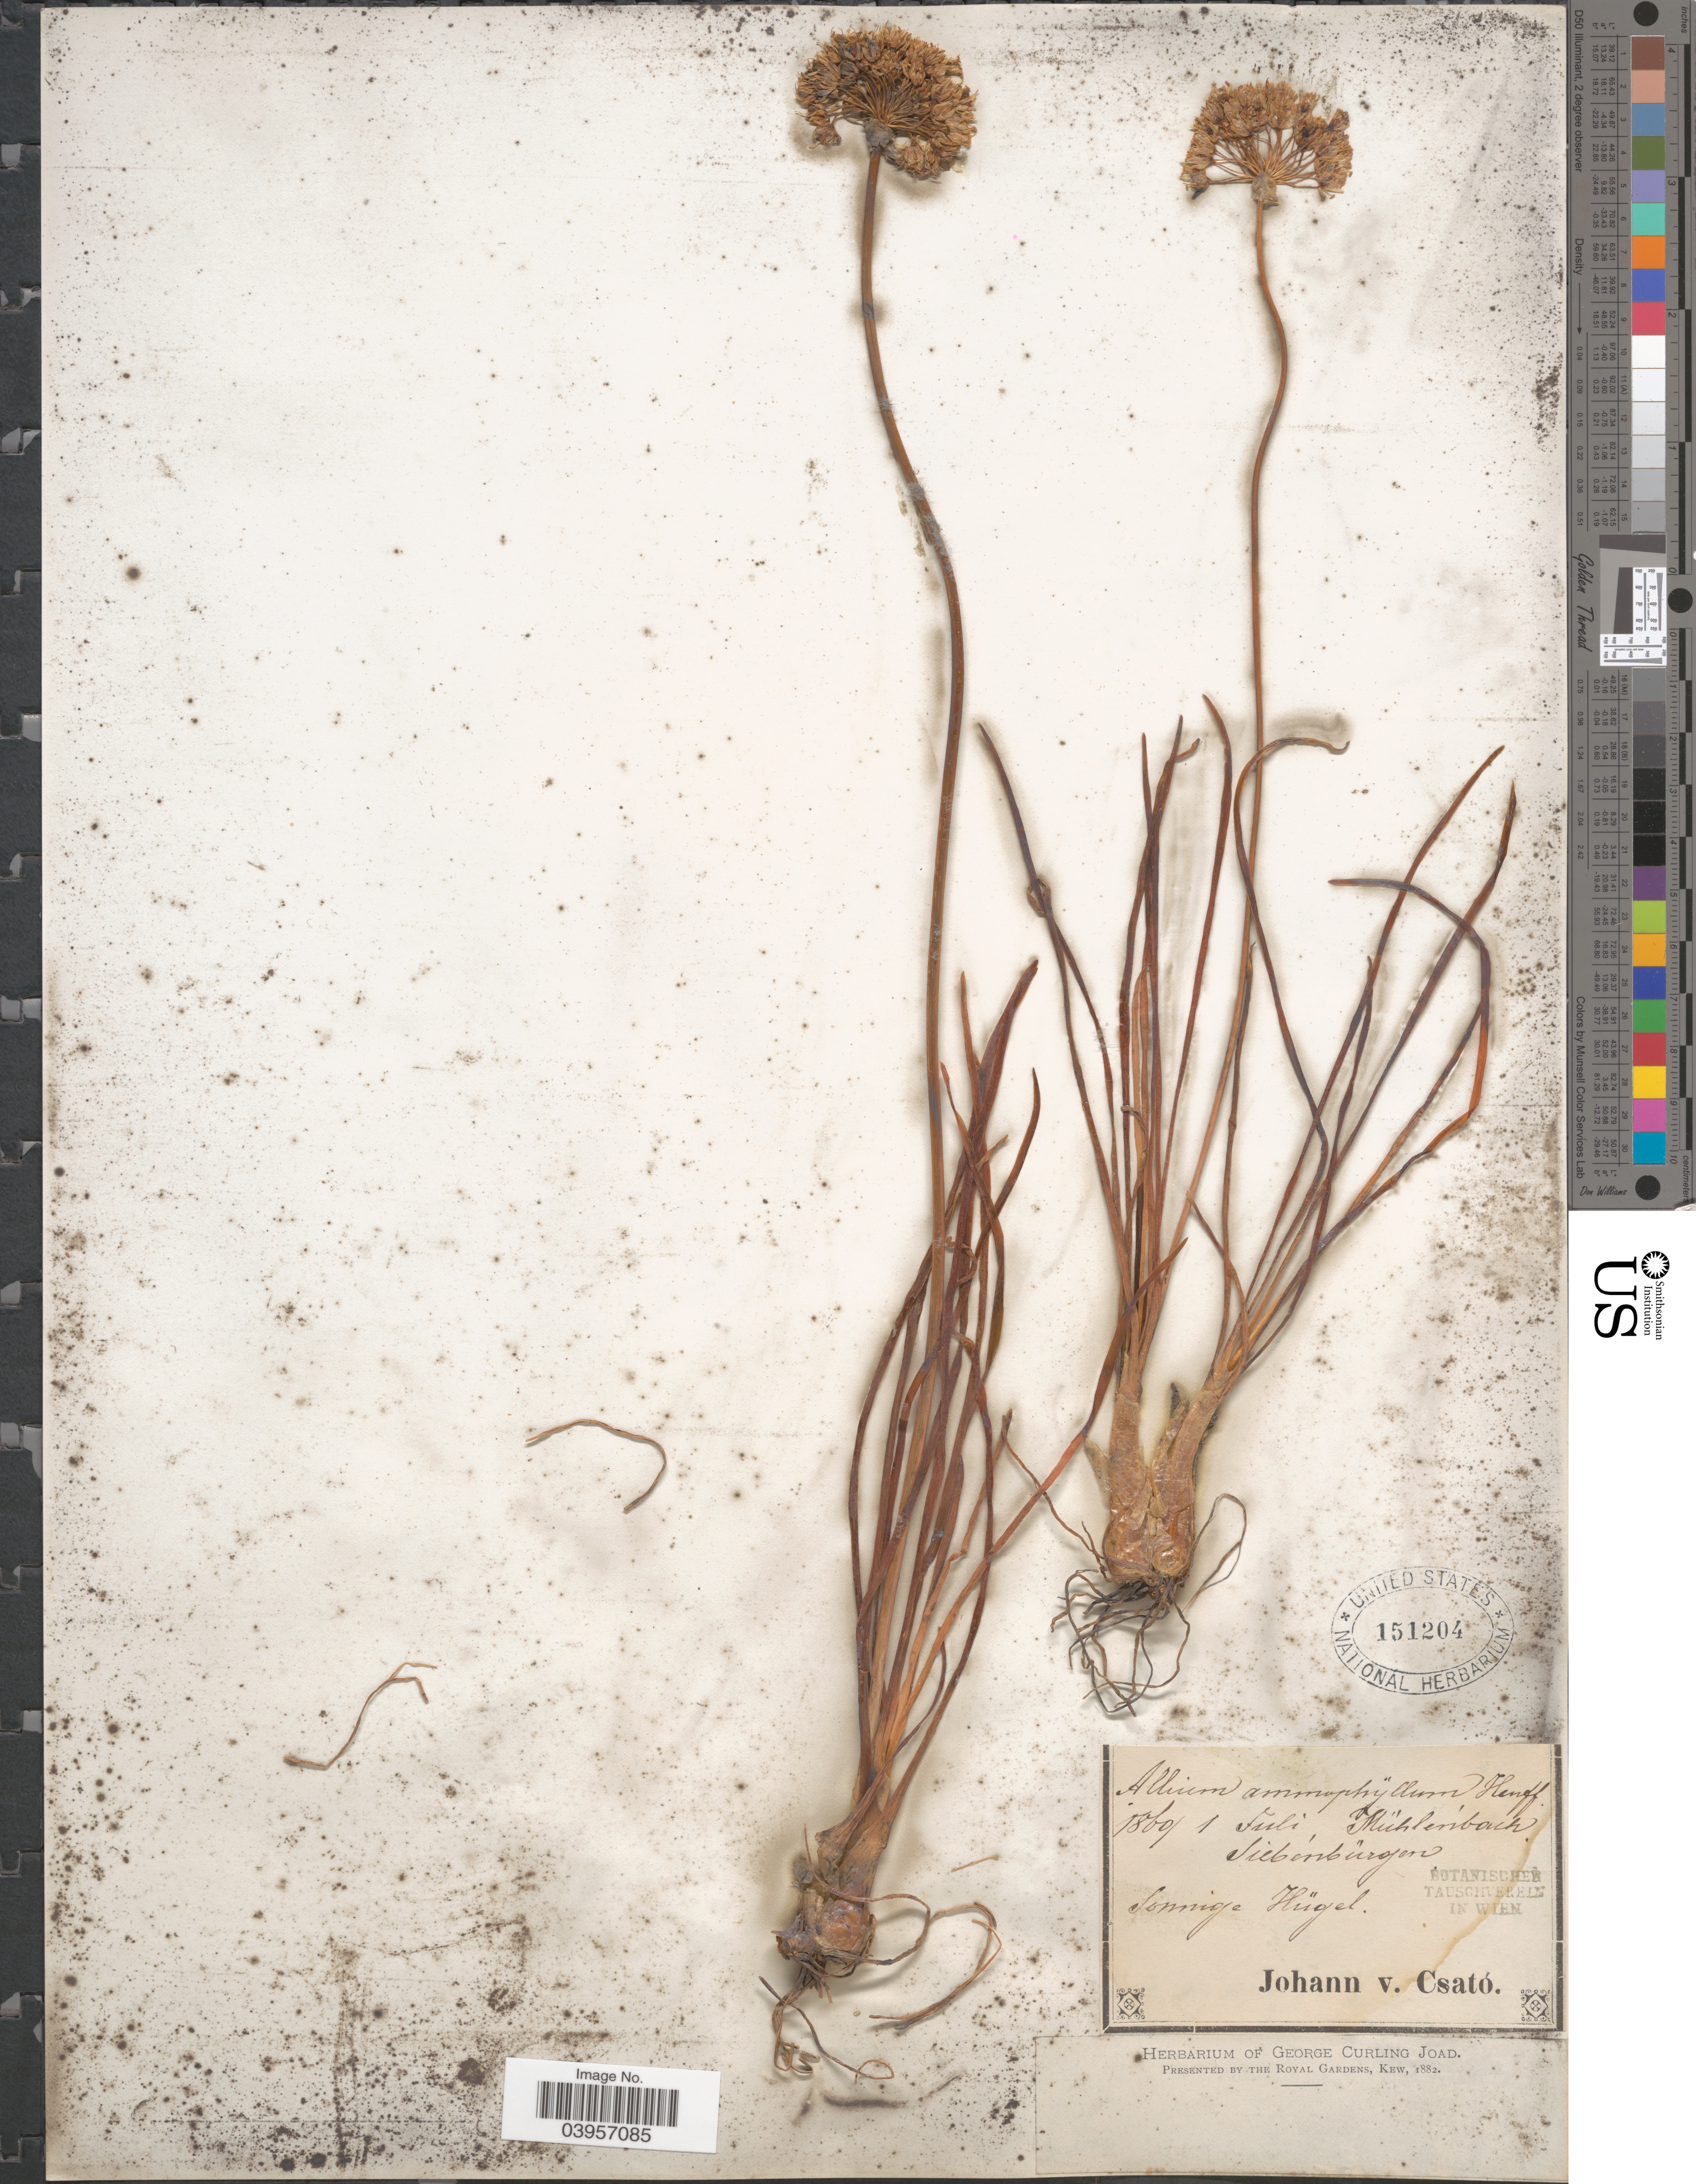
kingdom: Plantae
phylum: Tracheophyta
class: Liliopsida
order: Asparagales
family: Amaryllidaceae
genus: Allium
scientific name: Allium ammophilum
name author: Heuff.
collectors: J. Csató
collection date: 1860-07-01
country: Romania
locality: Mühlenbach. Siebenbürgen. Sonnige Hügel.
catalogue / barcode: US 151204